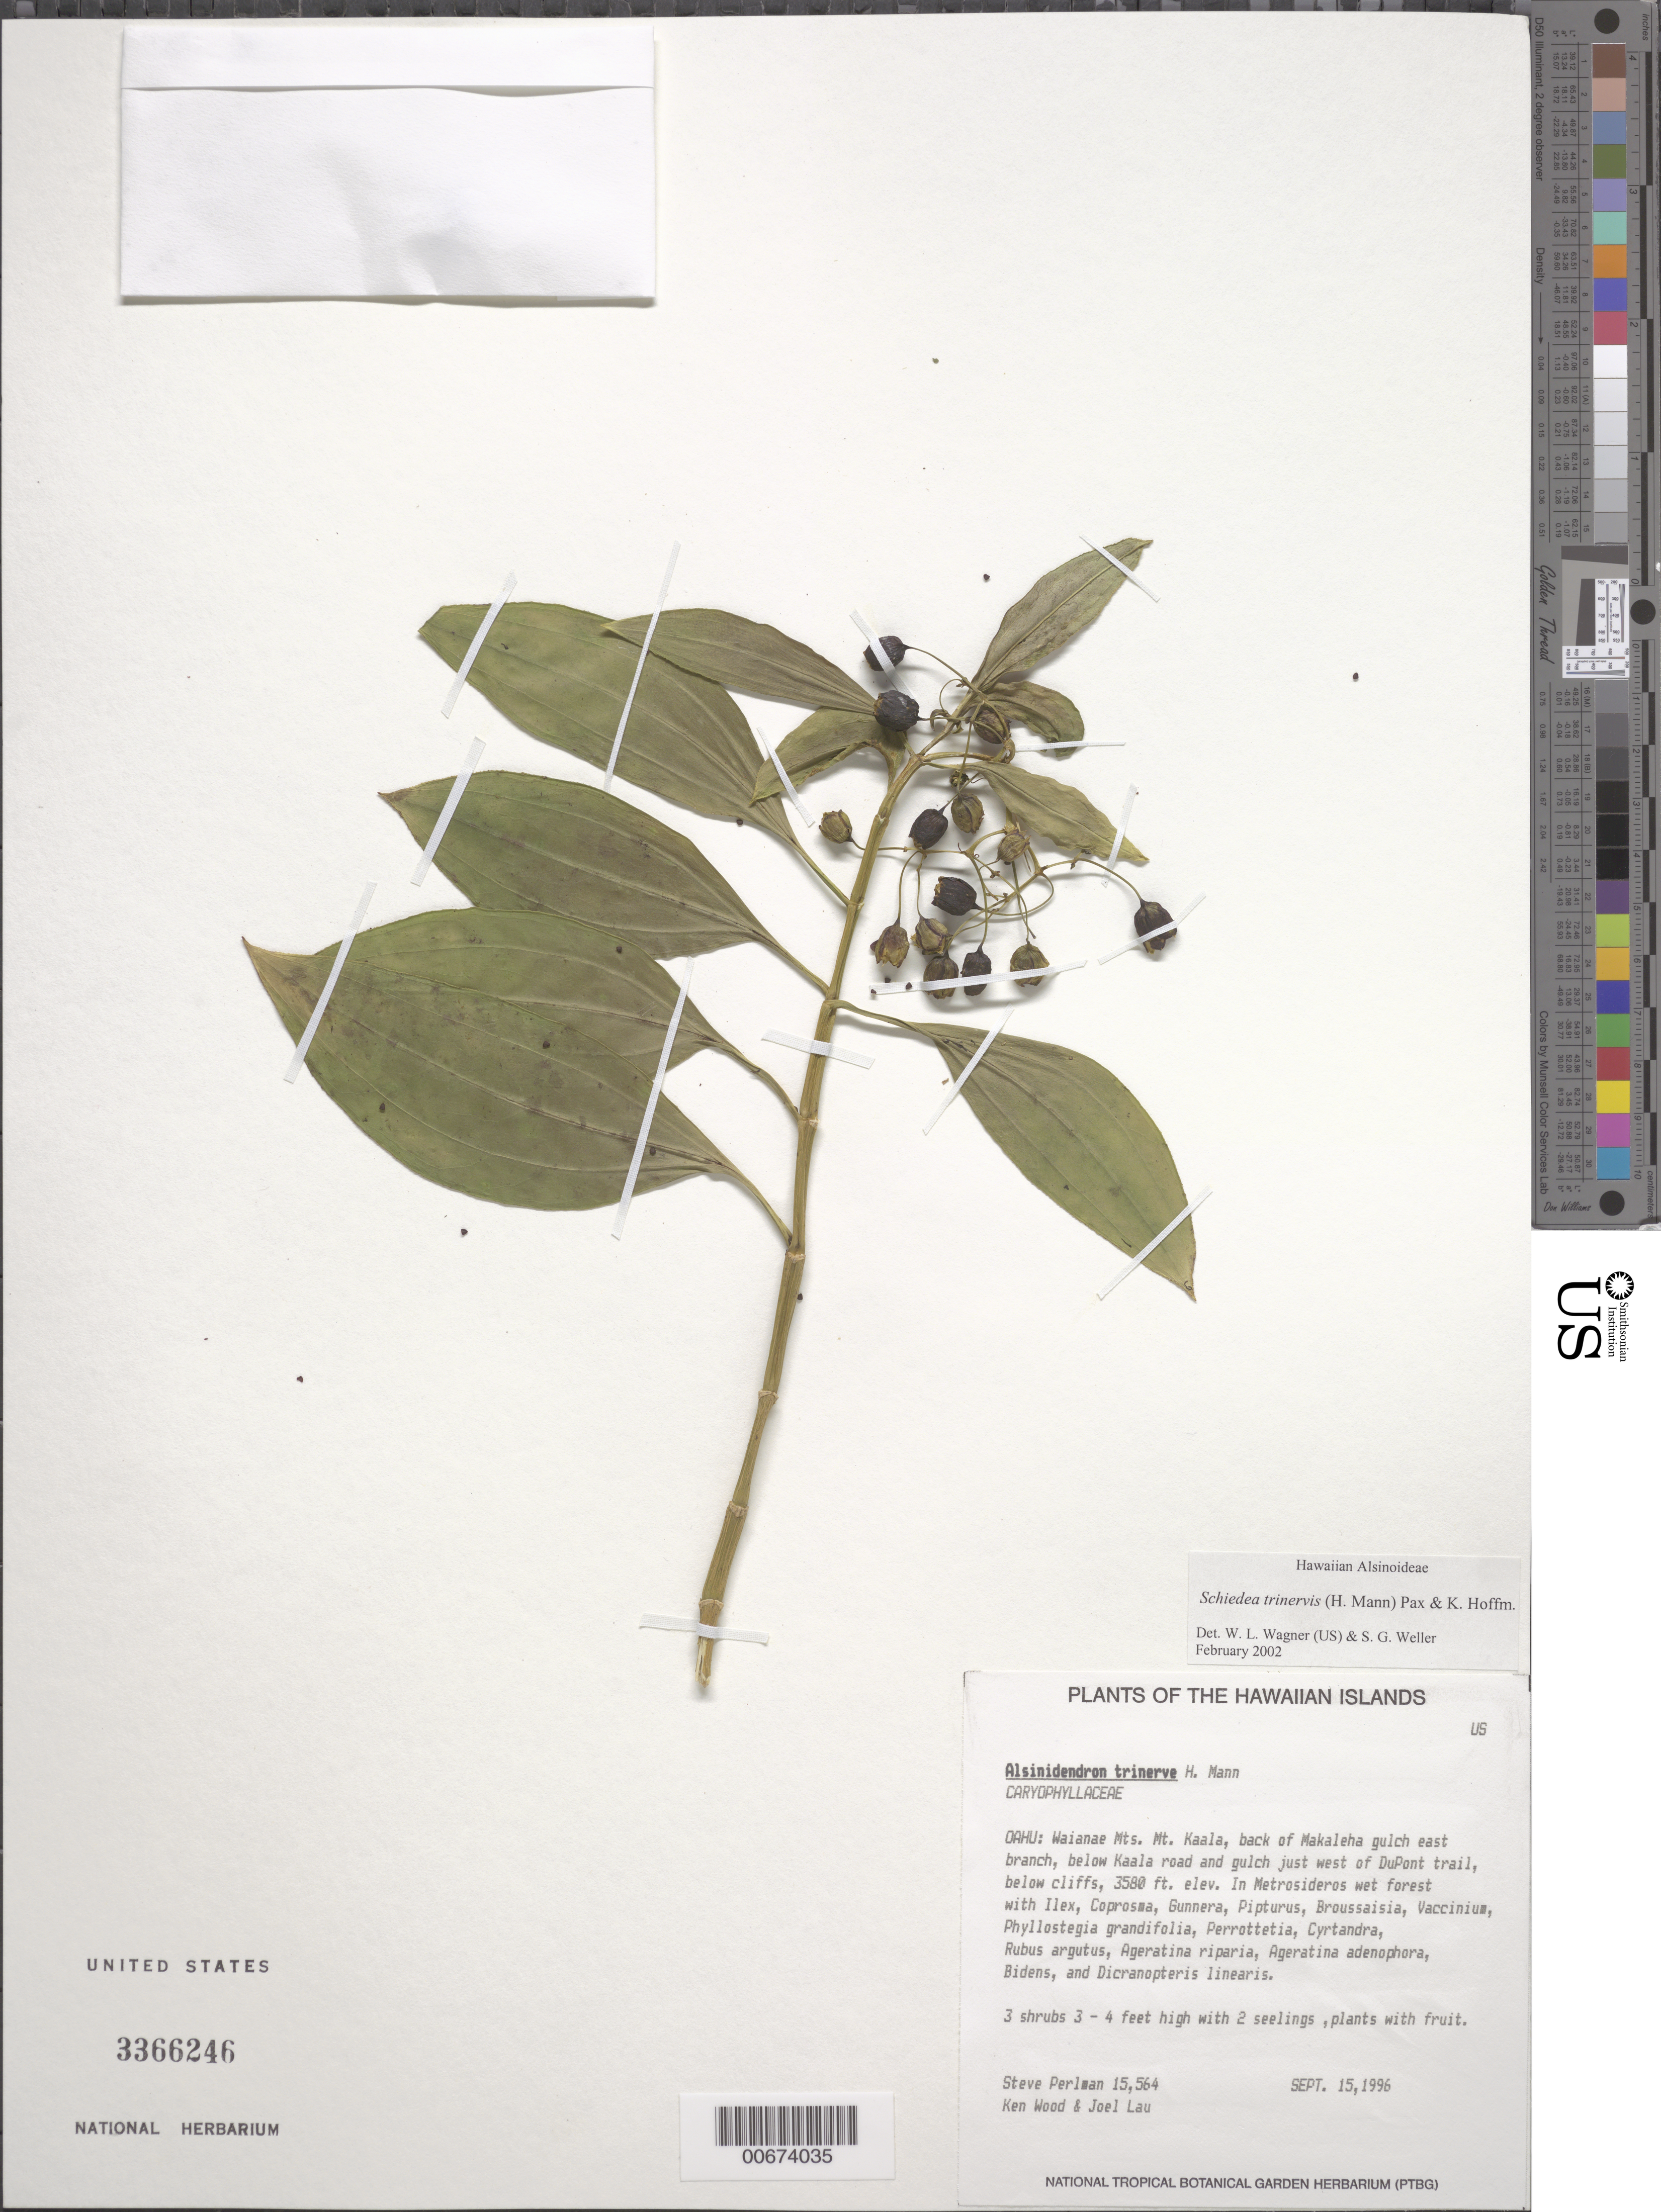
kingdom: Plantae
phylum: Tracheophyta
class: Magnoliopsida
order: Caryophyllales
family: Caryophyllaceae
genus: Schiedea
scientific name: Schiedea trinervis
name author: (H. Mann) Pax & K. Hoffm.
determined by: Wagner, W. L.; Weller, Stephen G.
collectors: S. P. Perlman, K. Wood & J. Lau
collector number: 15564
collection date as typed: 15 Sep 1996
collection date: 1996-09-15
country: United States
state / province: Hawaii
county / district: Honolulu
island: Oahu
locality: Waianae Mts., Mt. Kaala, back of Makaleha gulch E branch, below Kaala road and gulch just W of DuPont trail, below cliffs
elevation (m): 1091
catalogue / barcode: US 3366426